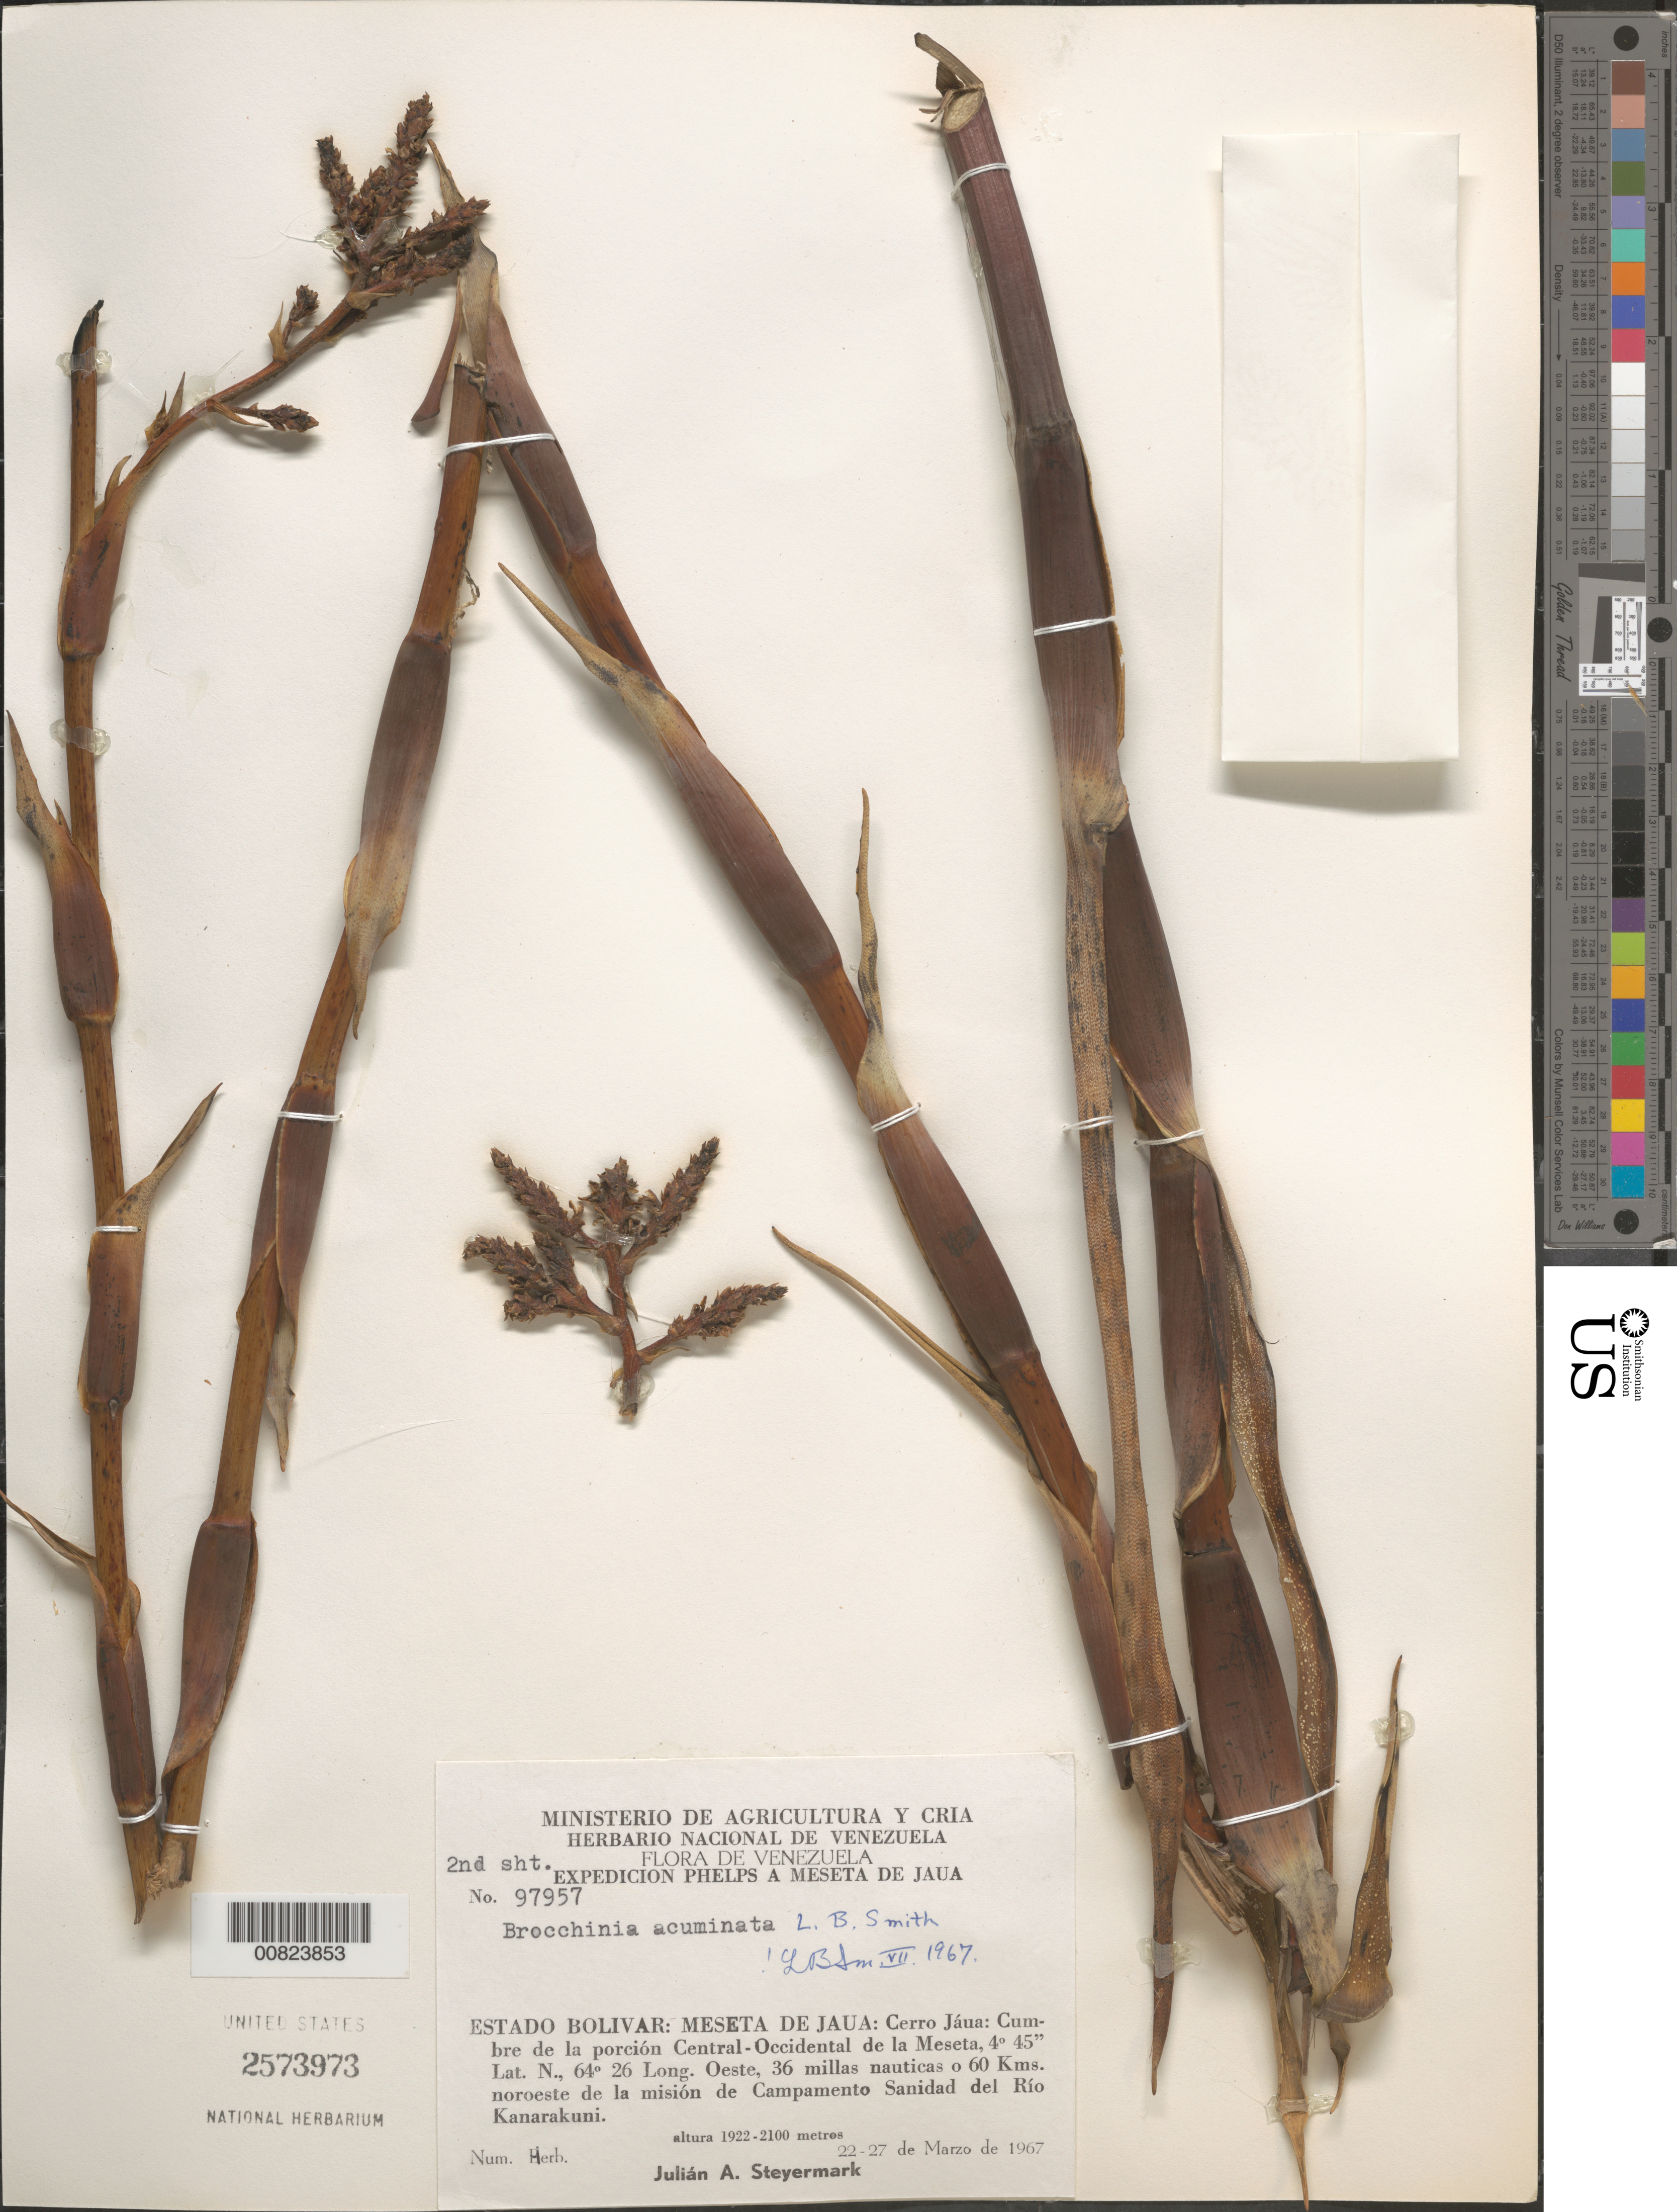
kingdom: Plantae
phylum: Tracheophyta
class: Liliopsida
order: Poales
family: Bromeliaceae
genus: Brocchinia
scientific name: Brocchinia acuminata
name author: L.B. Sm.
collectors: J. Steyermark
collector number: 97957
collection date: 1967-03-22/1967-03-27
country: Venezuela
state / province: Bolivar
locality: Meseta de Jaua: Cerro Jáua: Cumbre de la porción Central-Occidental de la Meseta, 36 millas nauticas o 60 Kms. noroeste de la misión de Campamento Sanidad del Río Kanarakuni.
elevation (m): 1922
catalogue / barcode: US 2573973